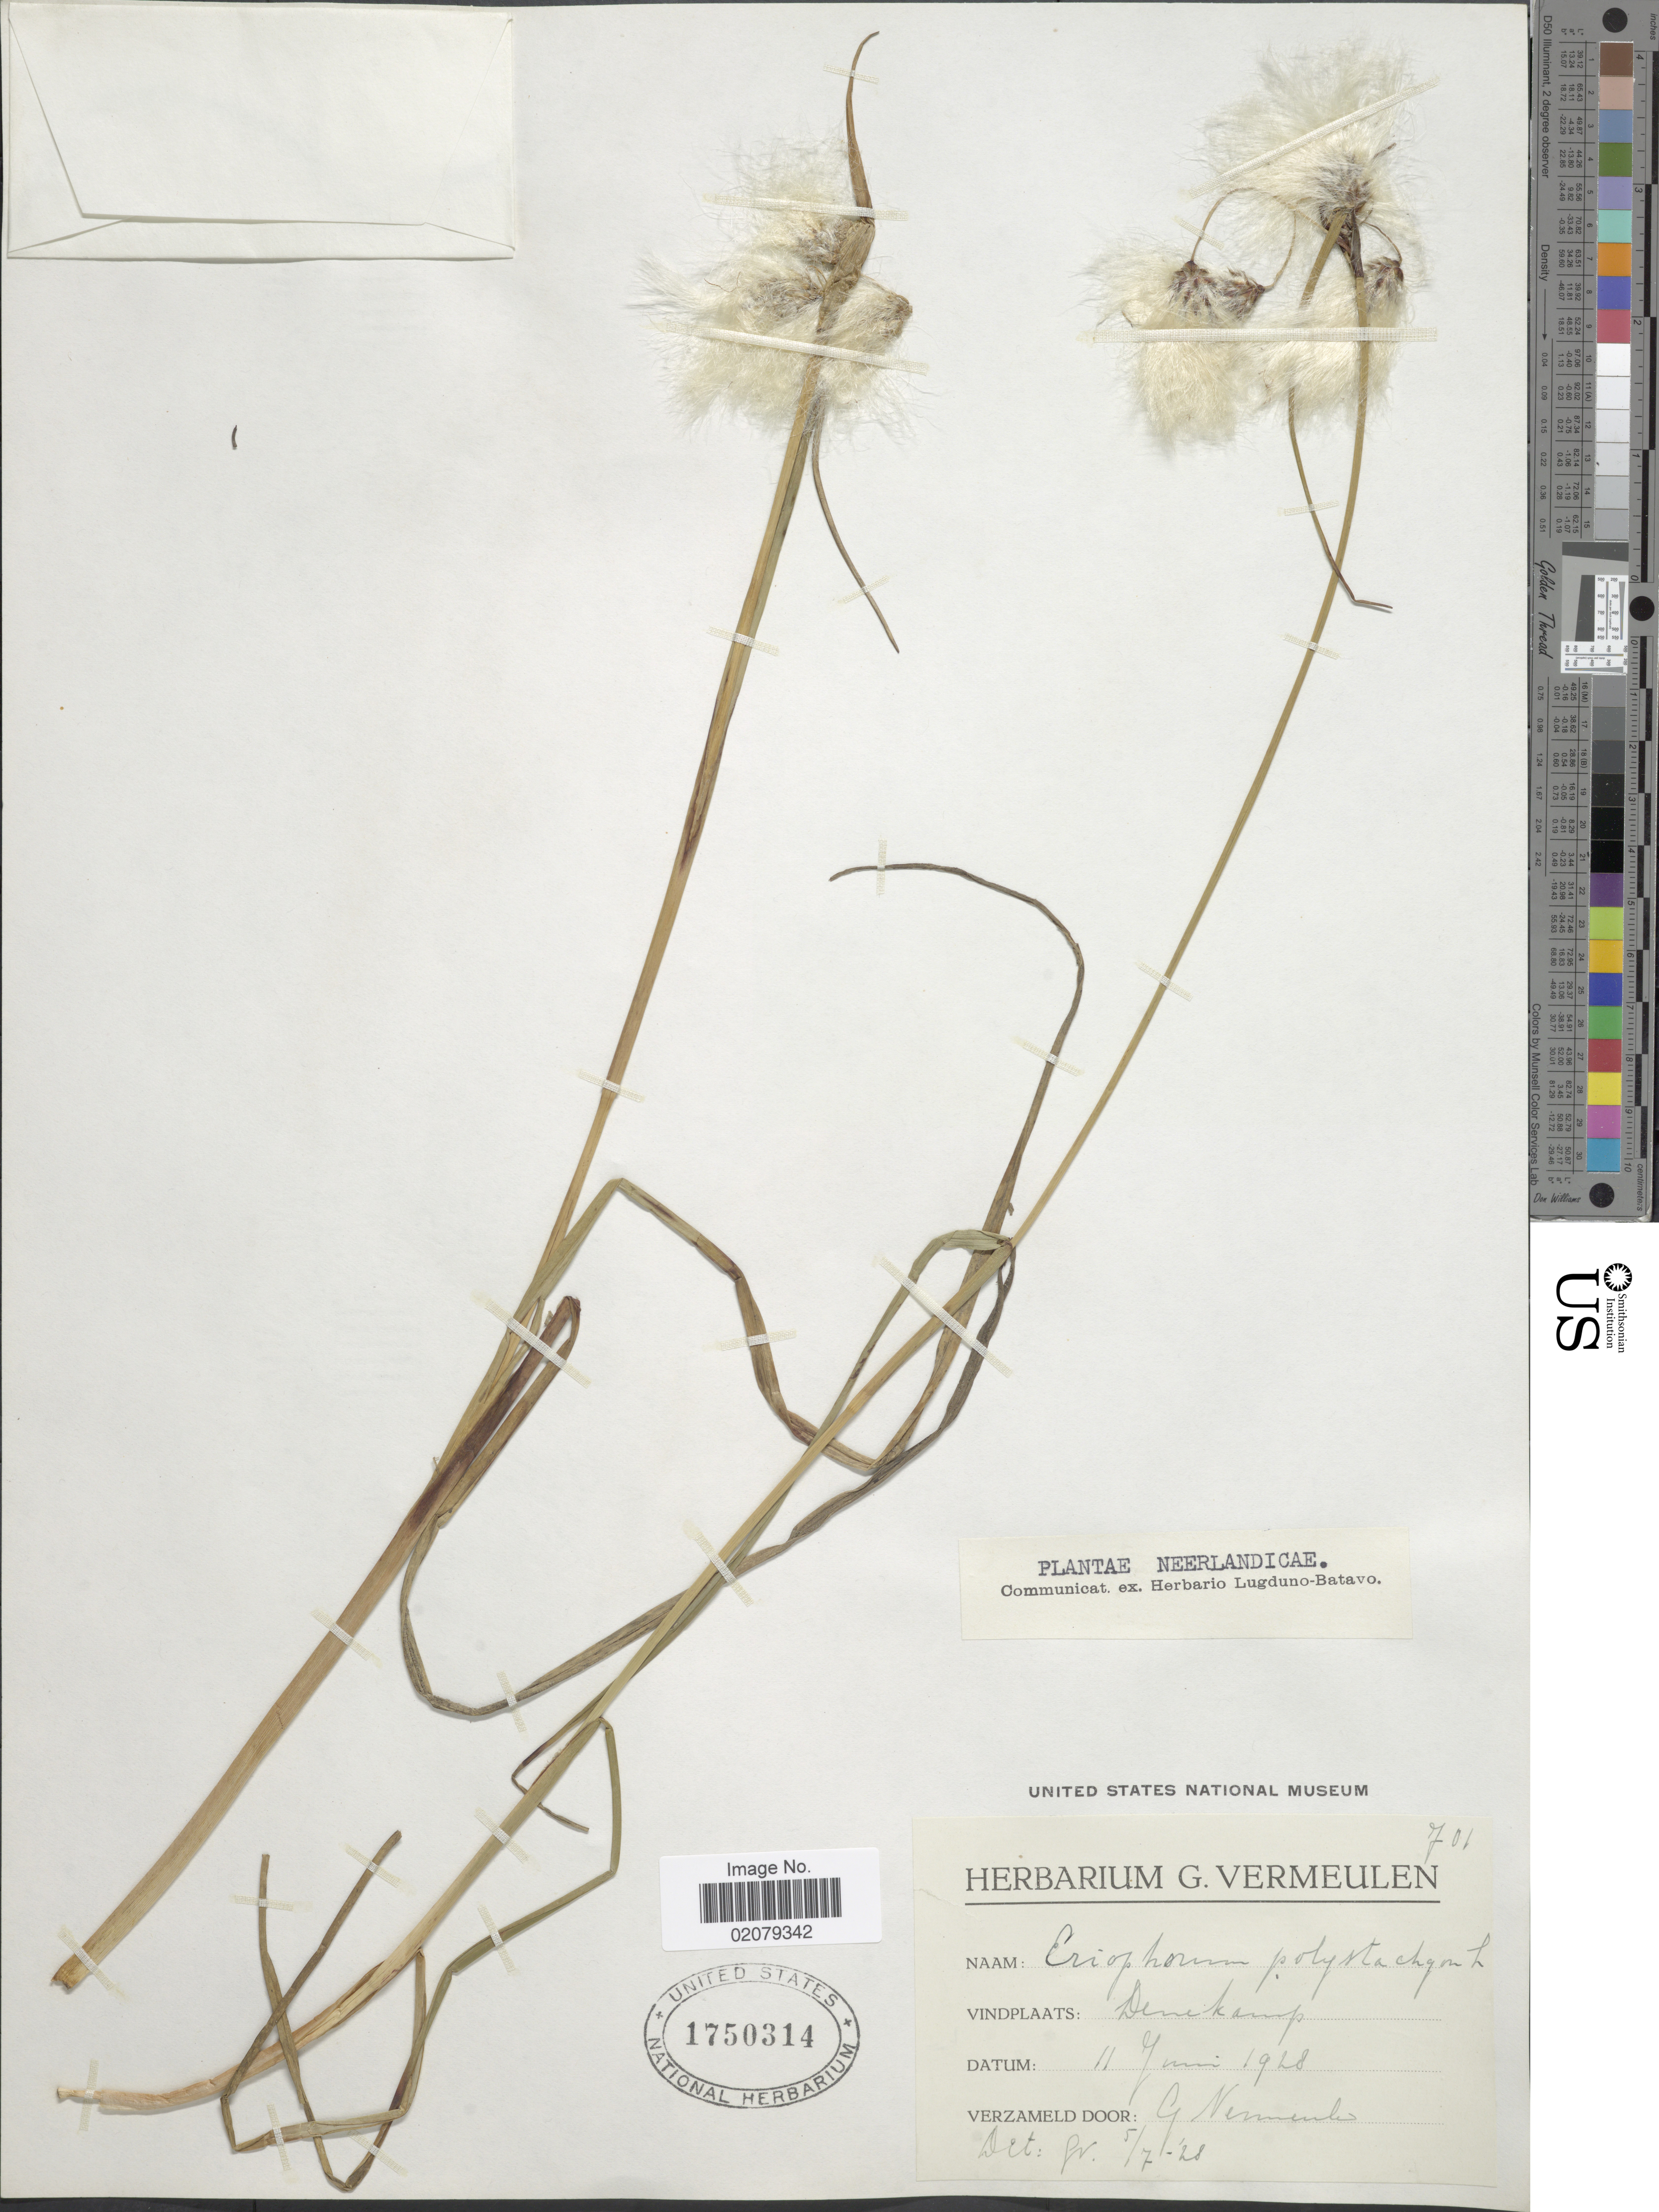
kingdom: Plantae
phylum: Tracheophyta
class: Liliopsida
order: Poales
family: Cyperaceae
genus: Eriophorum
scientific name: Eriophorum angustifolium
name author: Honck.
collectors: G. Vermeulen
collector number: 701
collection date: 1928-06-11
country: Netherlands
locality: Denekamp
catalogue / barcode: US 1750314